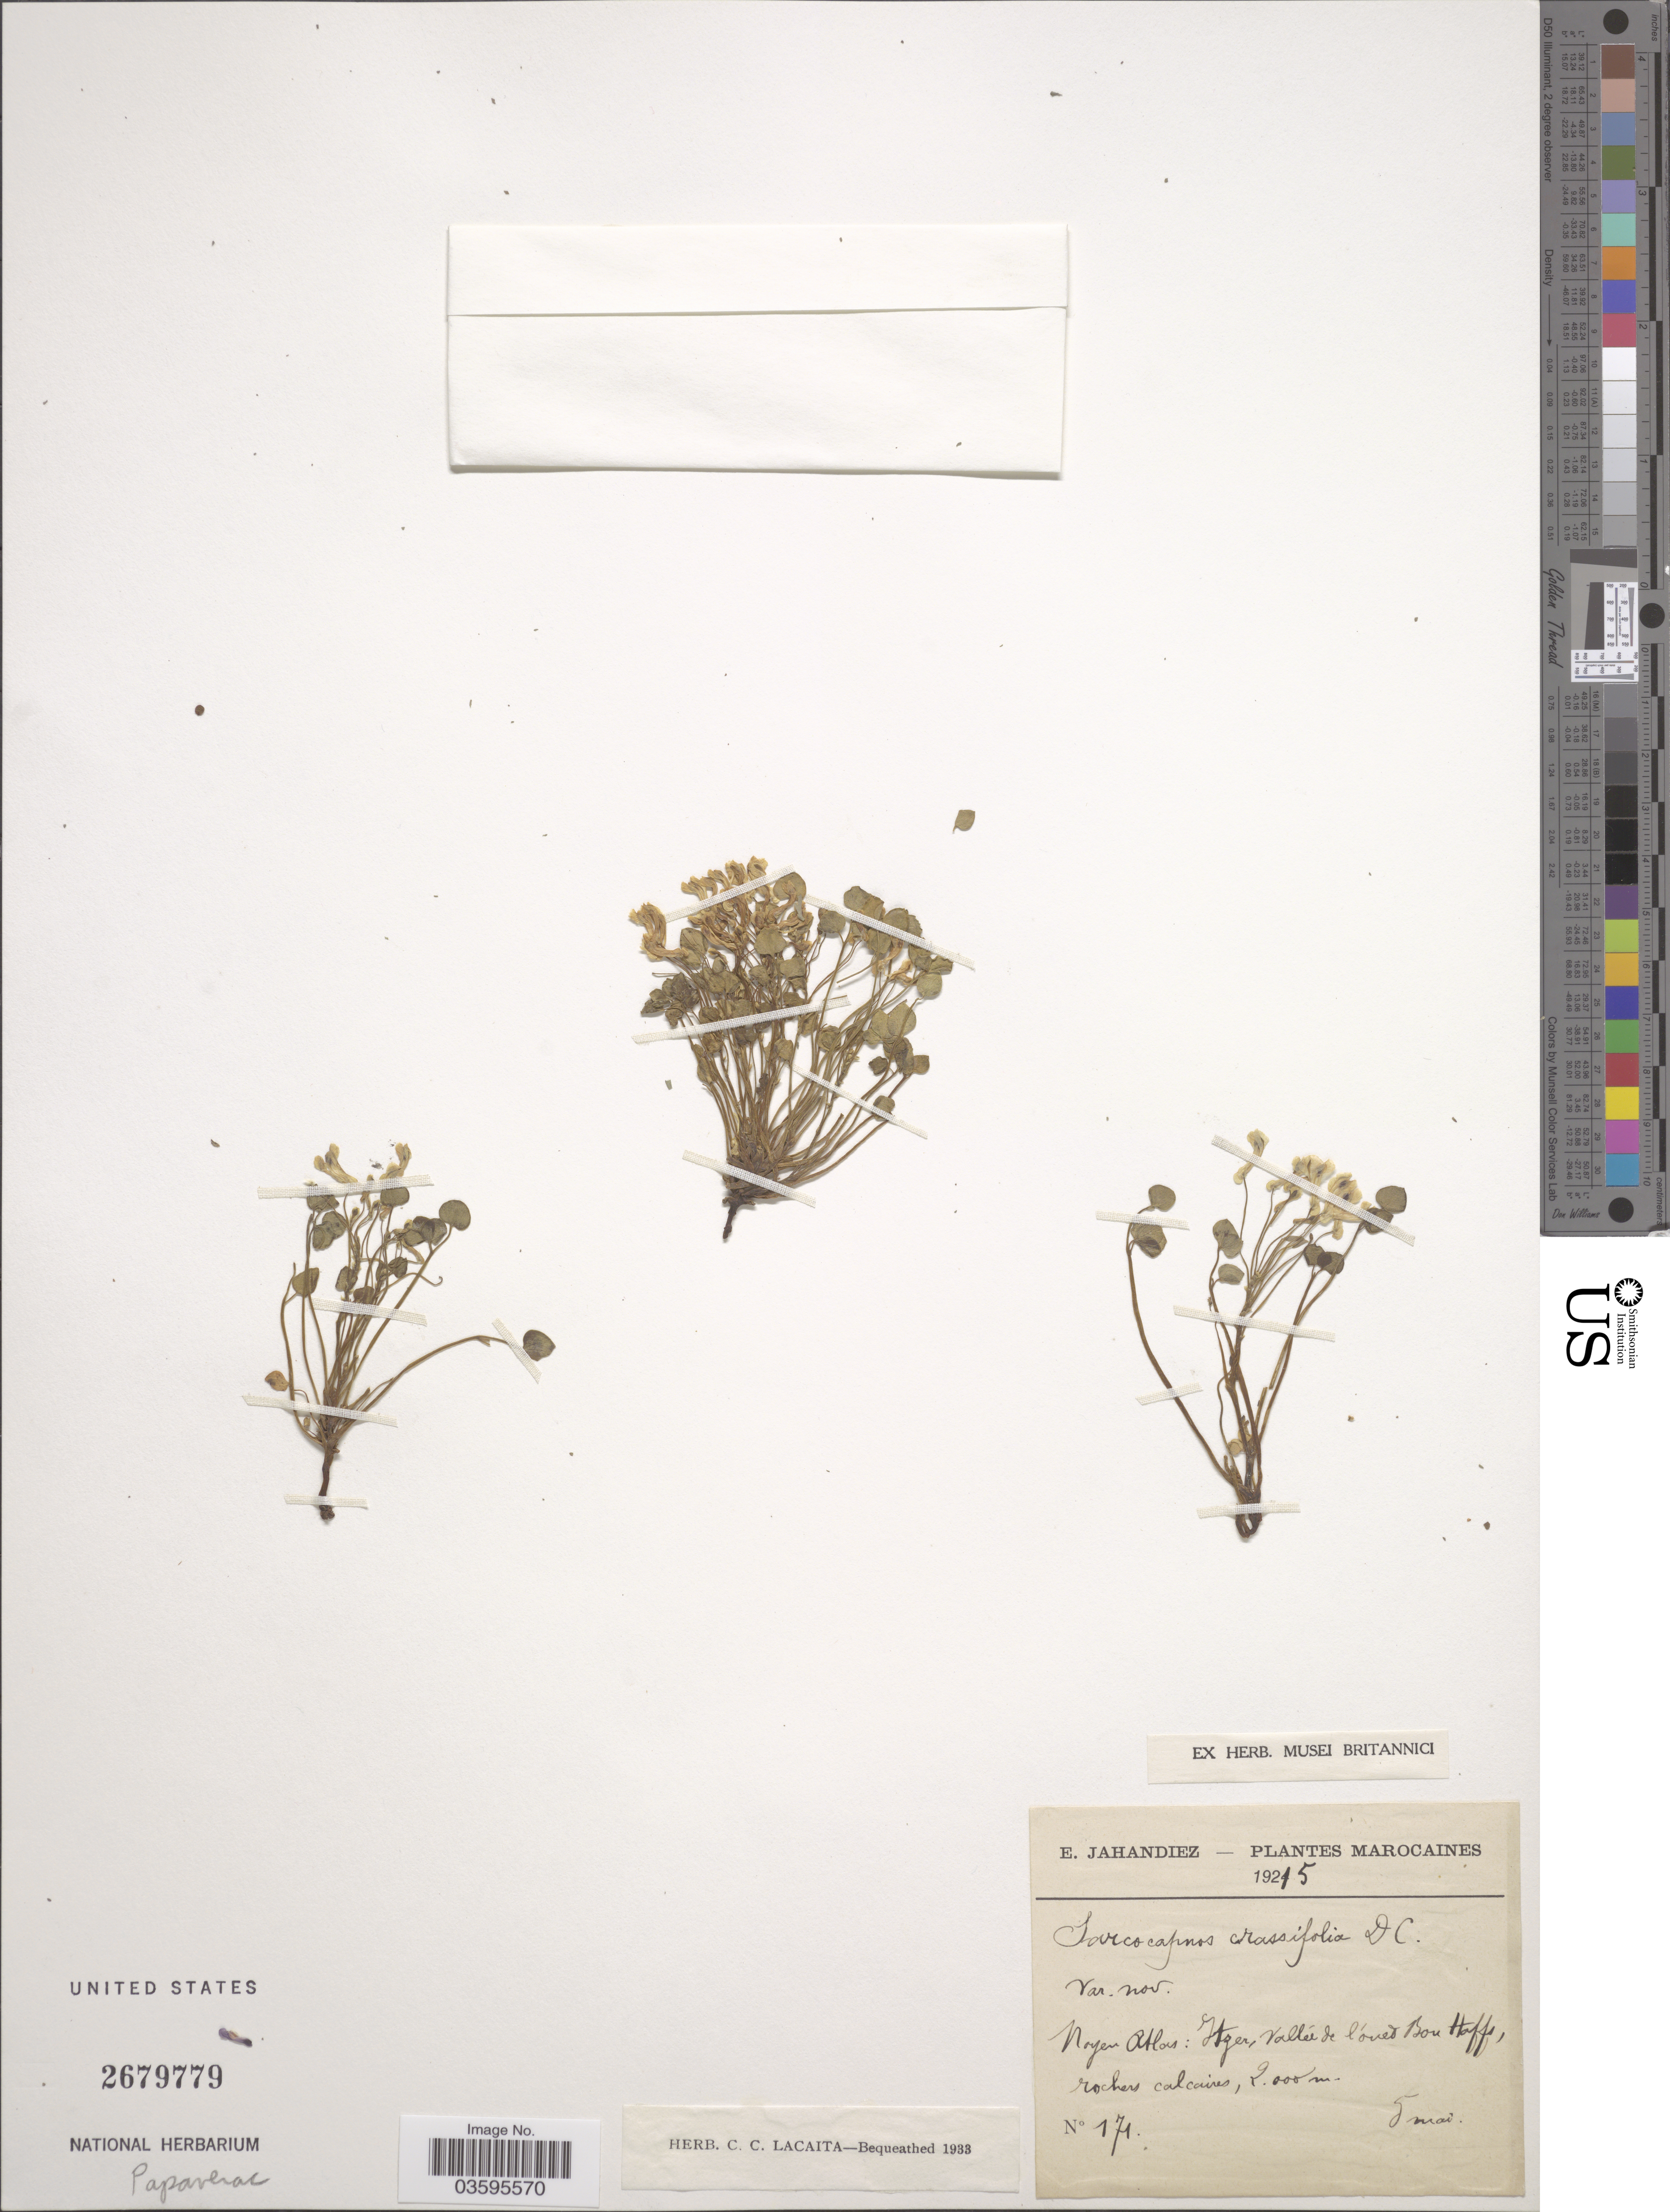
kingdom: Plantae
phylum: Tracheophyta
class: Magnoliopsida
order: Ranunculales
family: Papaveraceae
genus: Sarcocapnos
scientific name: Sarcocapnos crassifolia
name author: DC.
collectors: É. Jahandiez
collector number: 171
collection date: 1915-05-05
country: Morocco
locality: Moyen Atlas: Itzer, Vallée de l'oued Bou Haffa.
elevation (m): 2000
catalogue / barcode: US 2679779